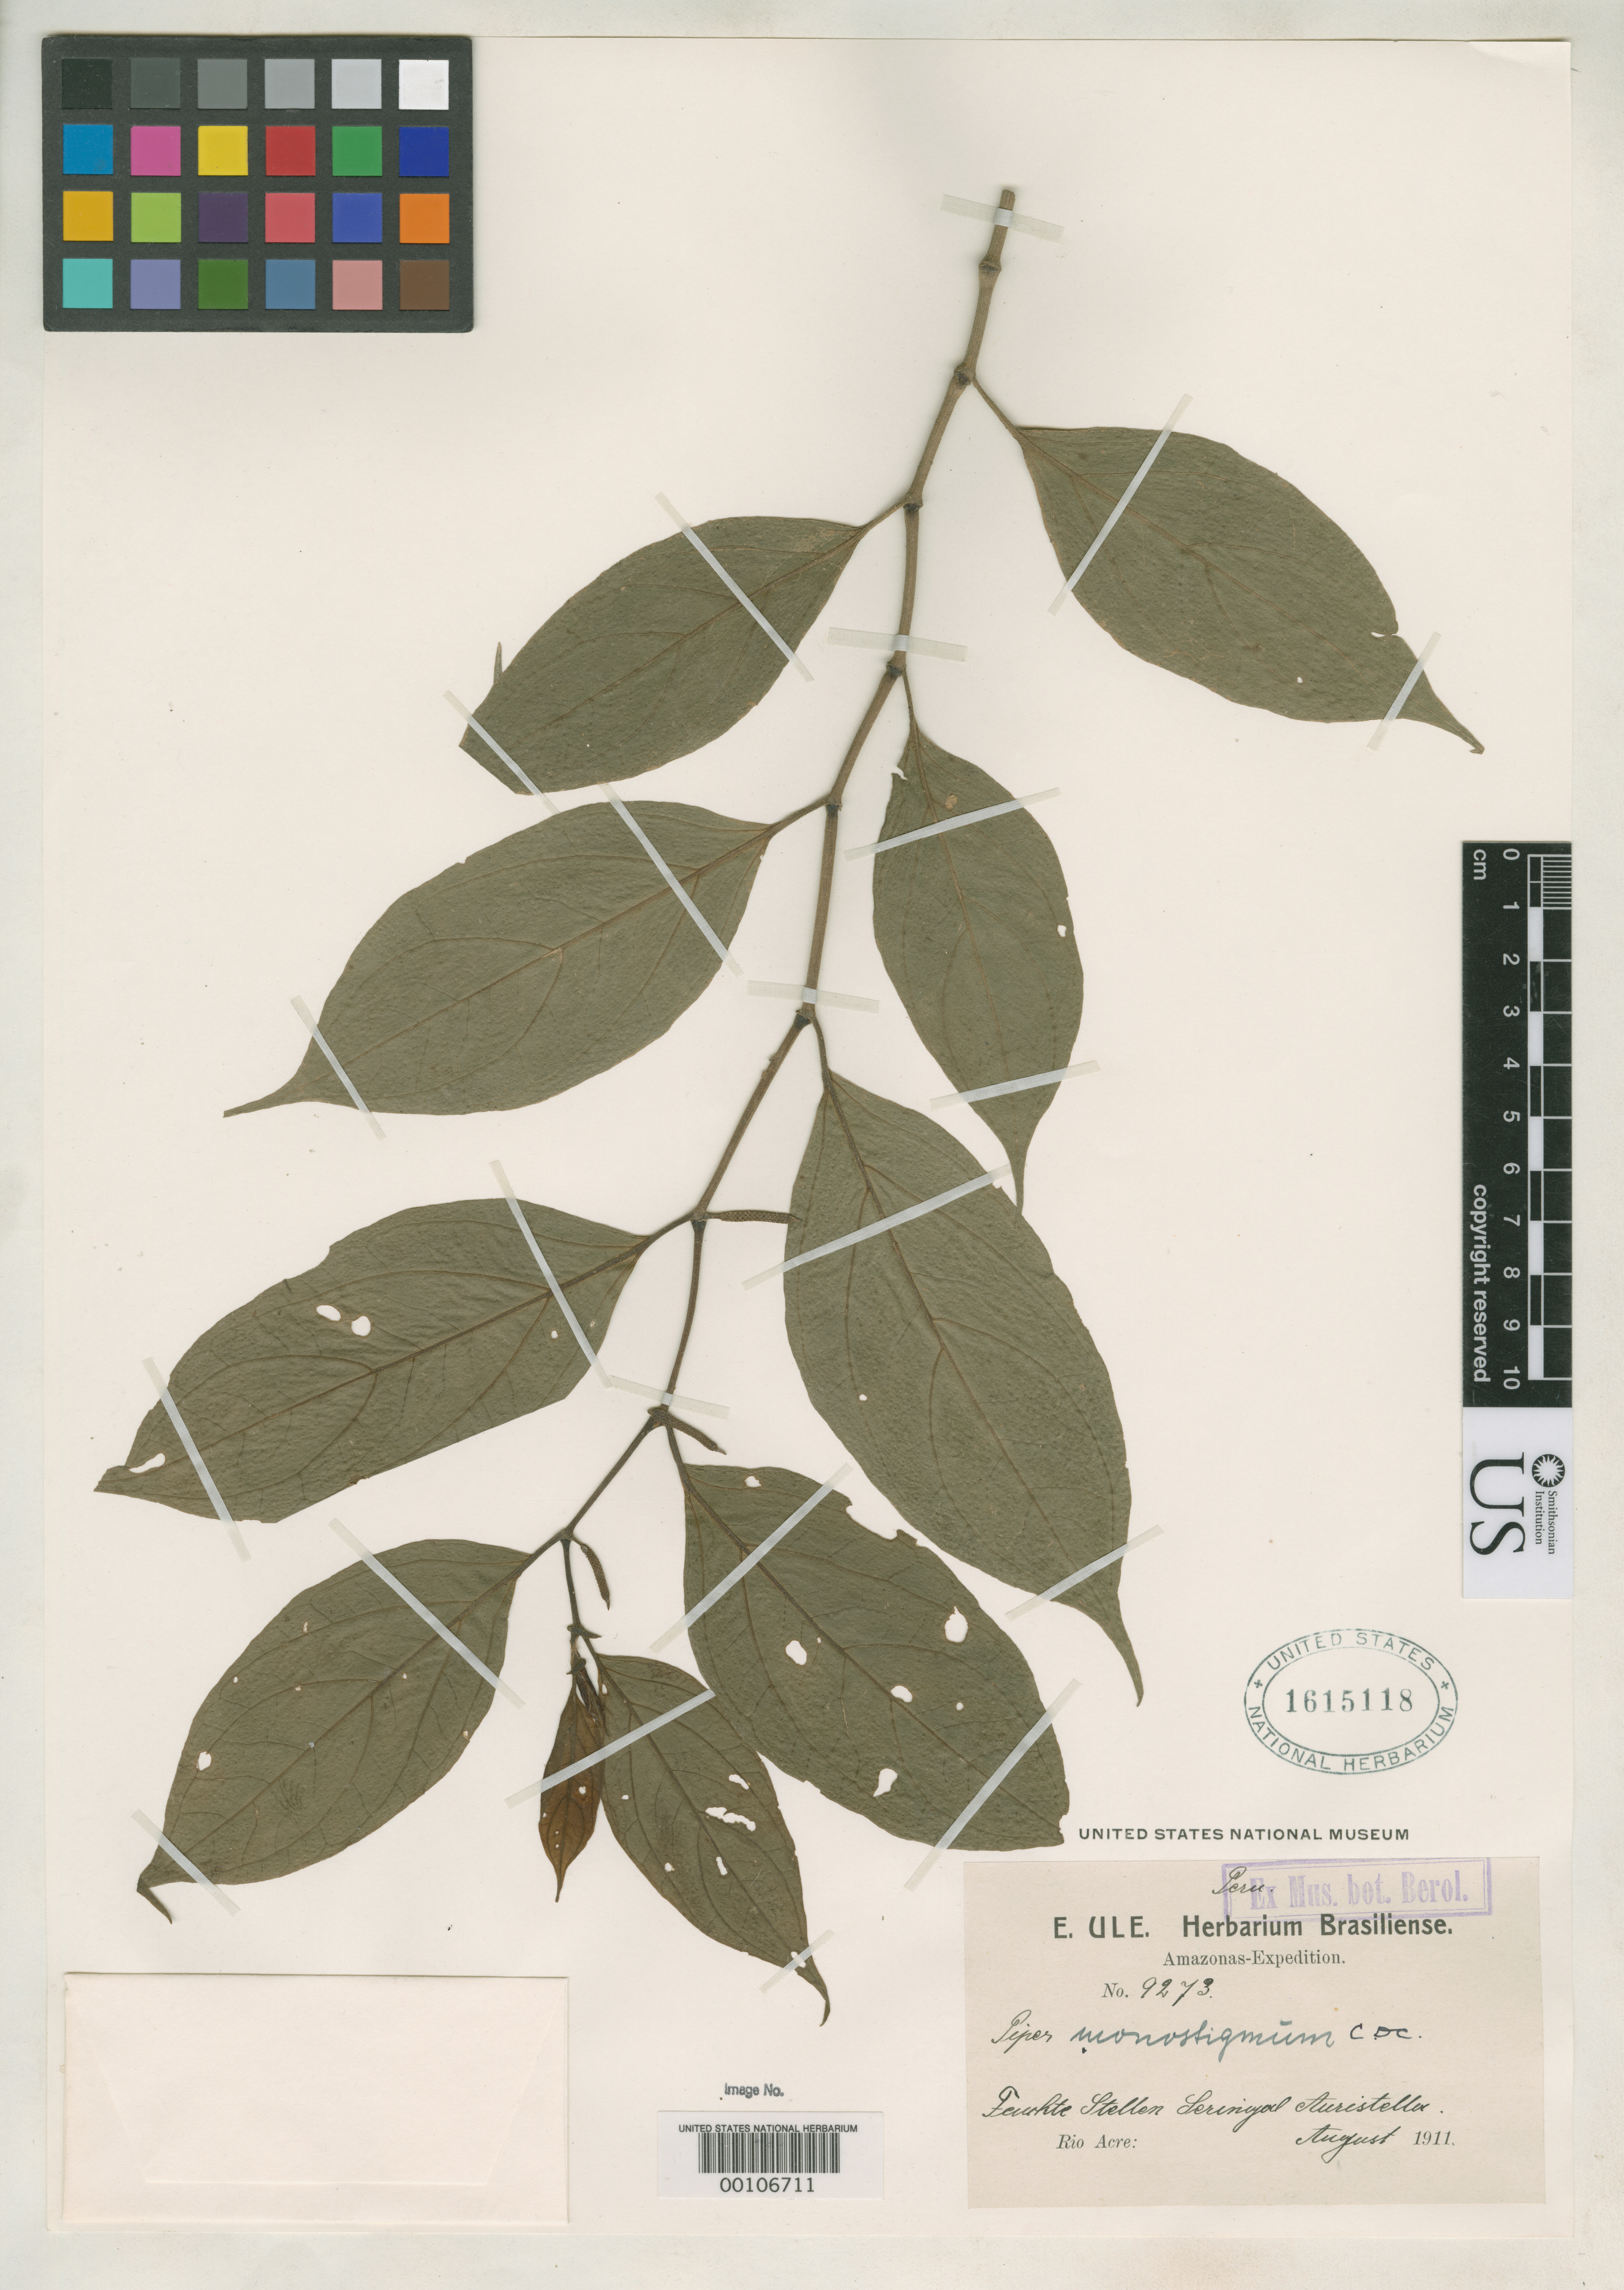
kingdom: Plantae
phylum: Tracheophyta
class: Magnoliopsida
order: Piperales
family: Piperaceae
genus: Piper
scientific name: Piper monostigmum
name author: C. DC.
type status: Isotype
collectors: E. H. Ule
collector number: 9273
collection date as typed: Aug 1911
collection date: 1911-08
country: Peru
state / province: Amazonas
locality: Río Acre, Seringal Auristella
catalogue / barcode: US 1615118